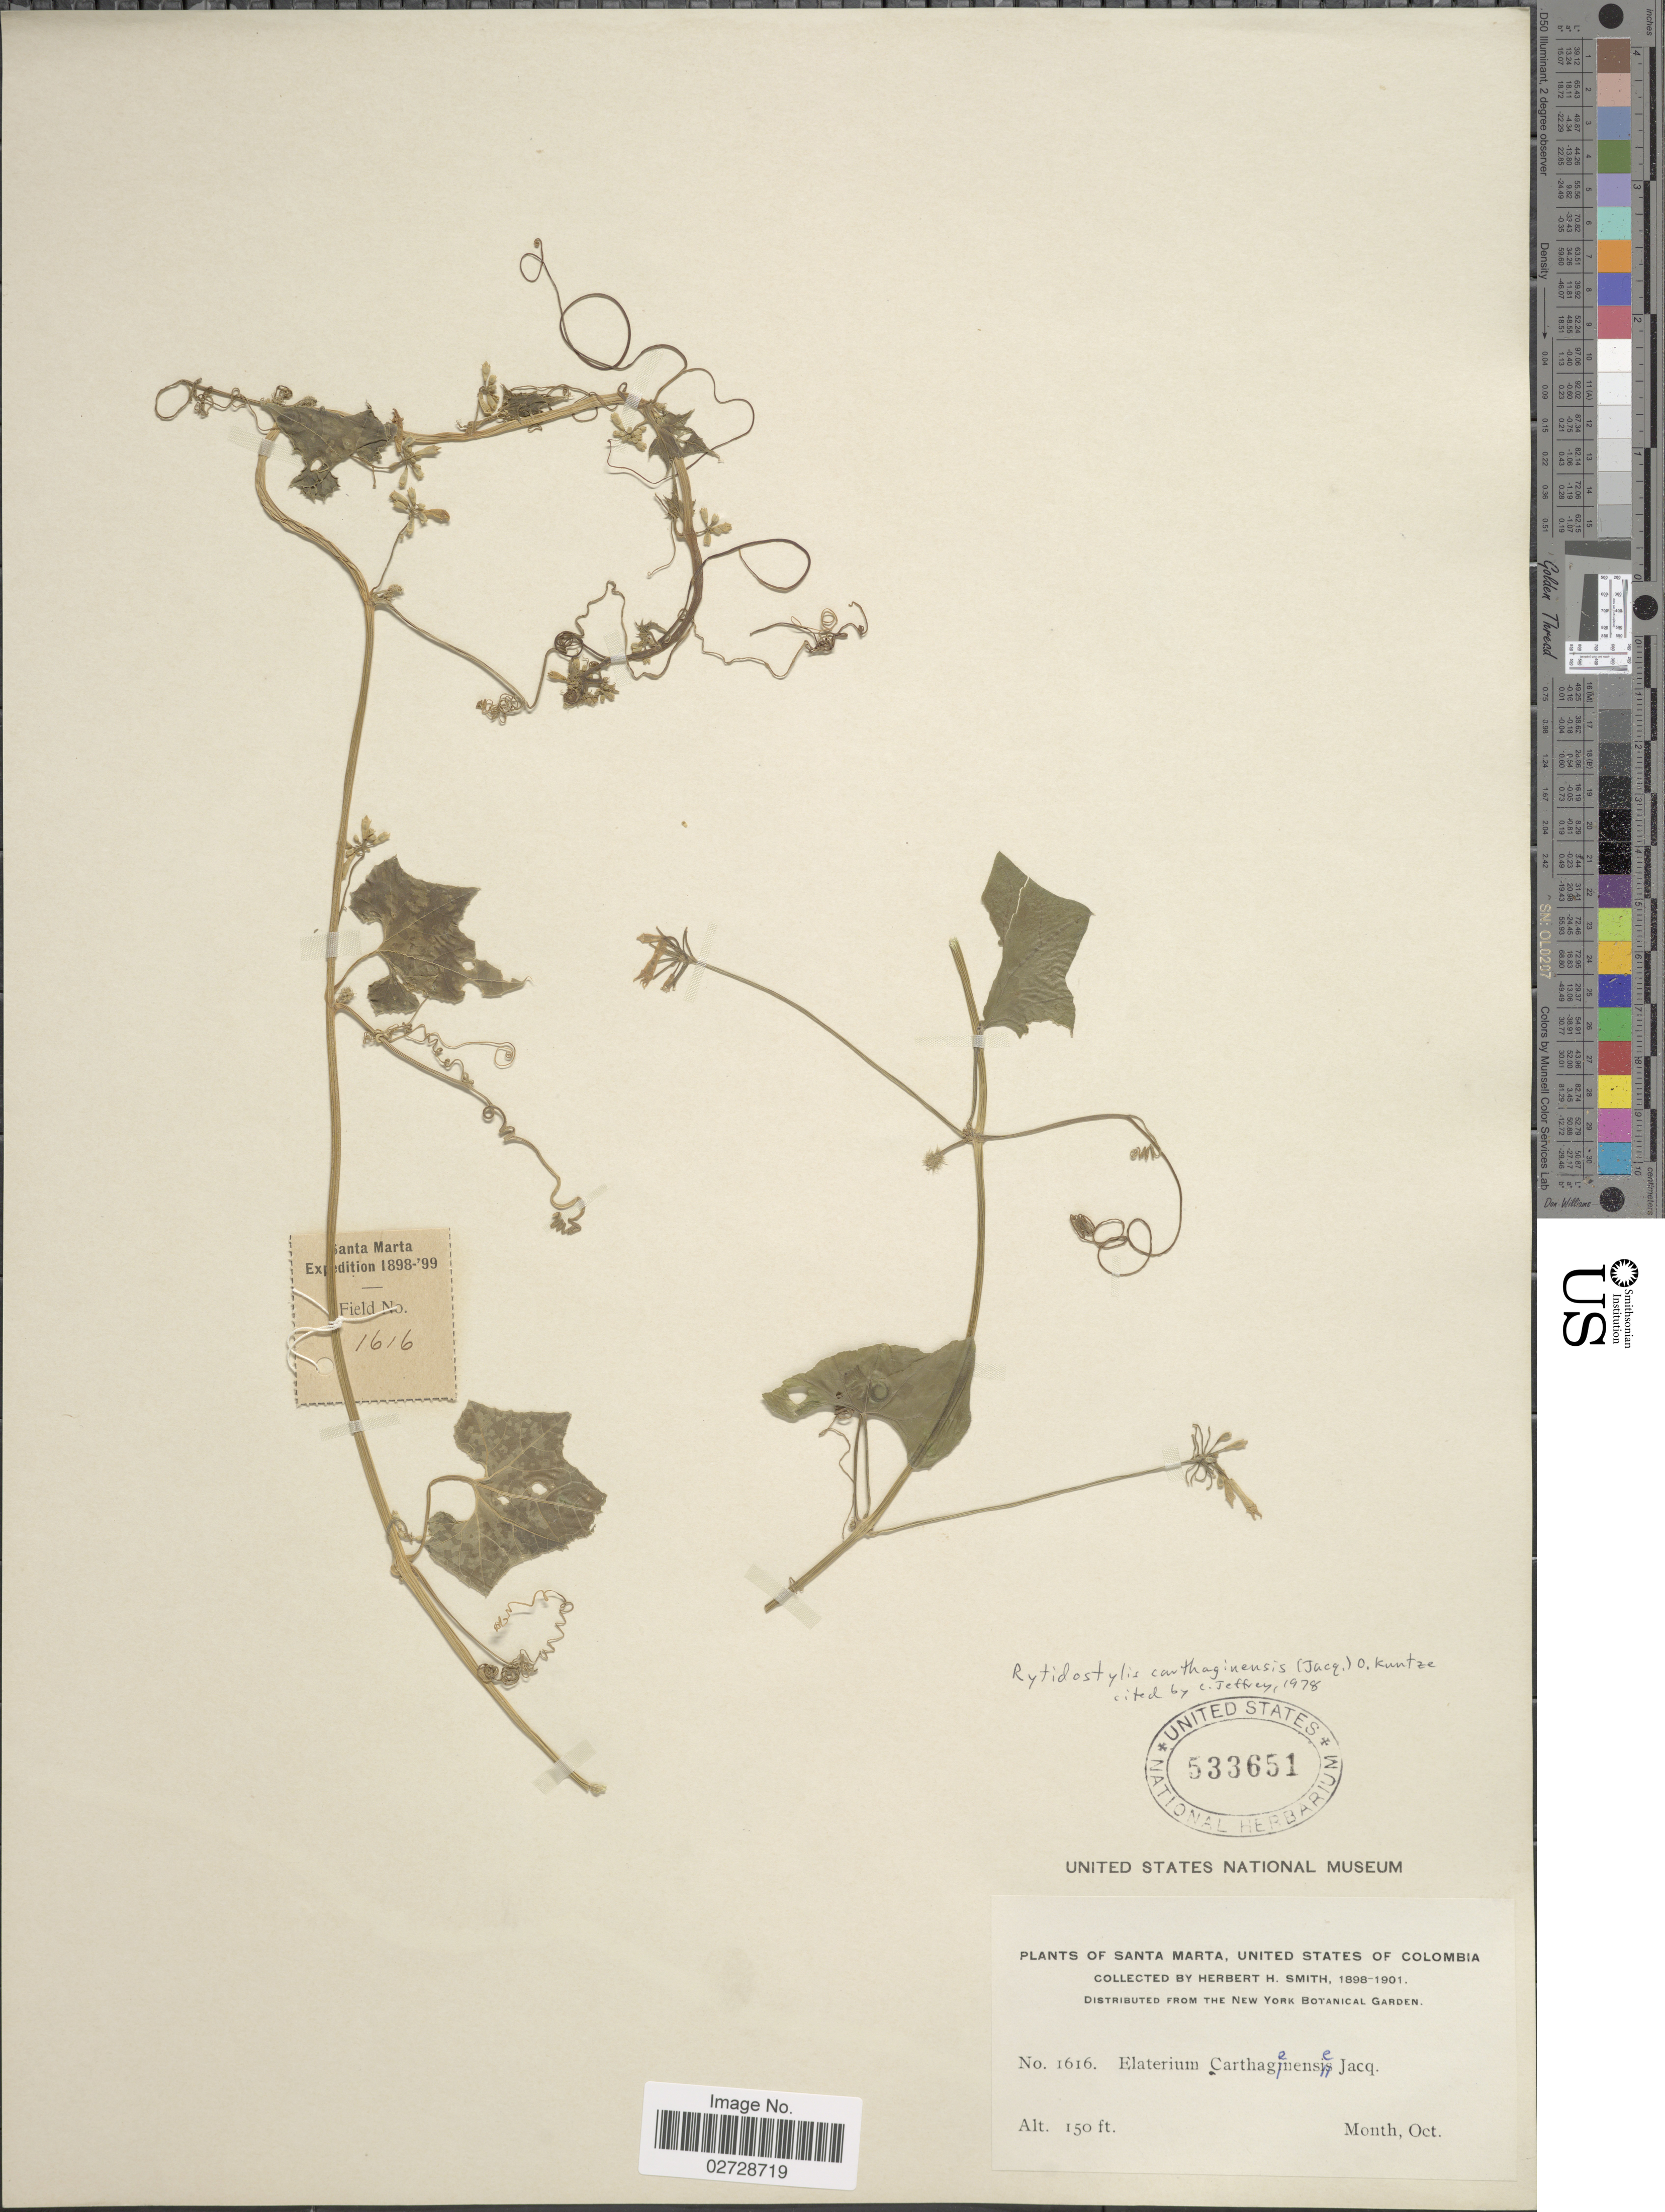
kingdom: Plantae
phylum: Tracheophyta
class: Magnoliopsida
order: Cucurbitales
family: Cucurbitaceae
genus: Cyclanthera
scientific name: Cyclanthera carthagenensis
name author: (Jacq.) H. Schaef. & S.S. Renner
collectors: Herbert H. Smith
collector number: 1616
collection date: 1898-10/1901-10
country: Colombia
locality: Santa Marta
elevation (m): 46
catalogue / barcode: US 533651